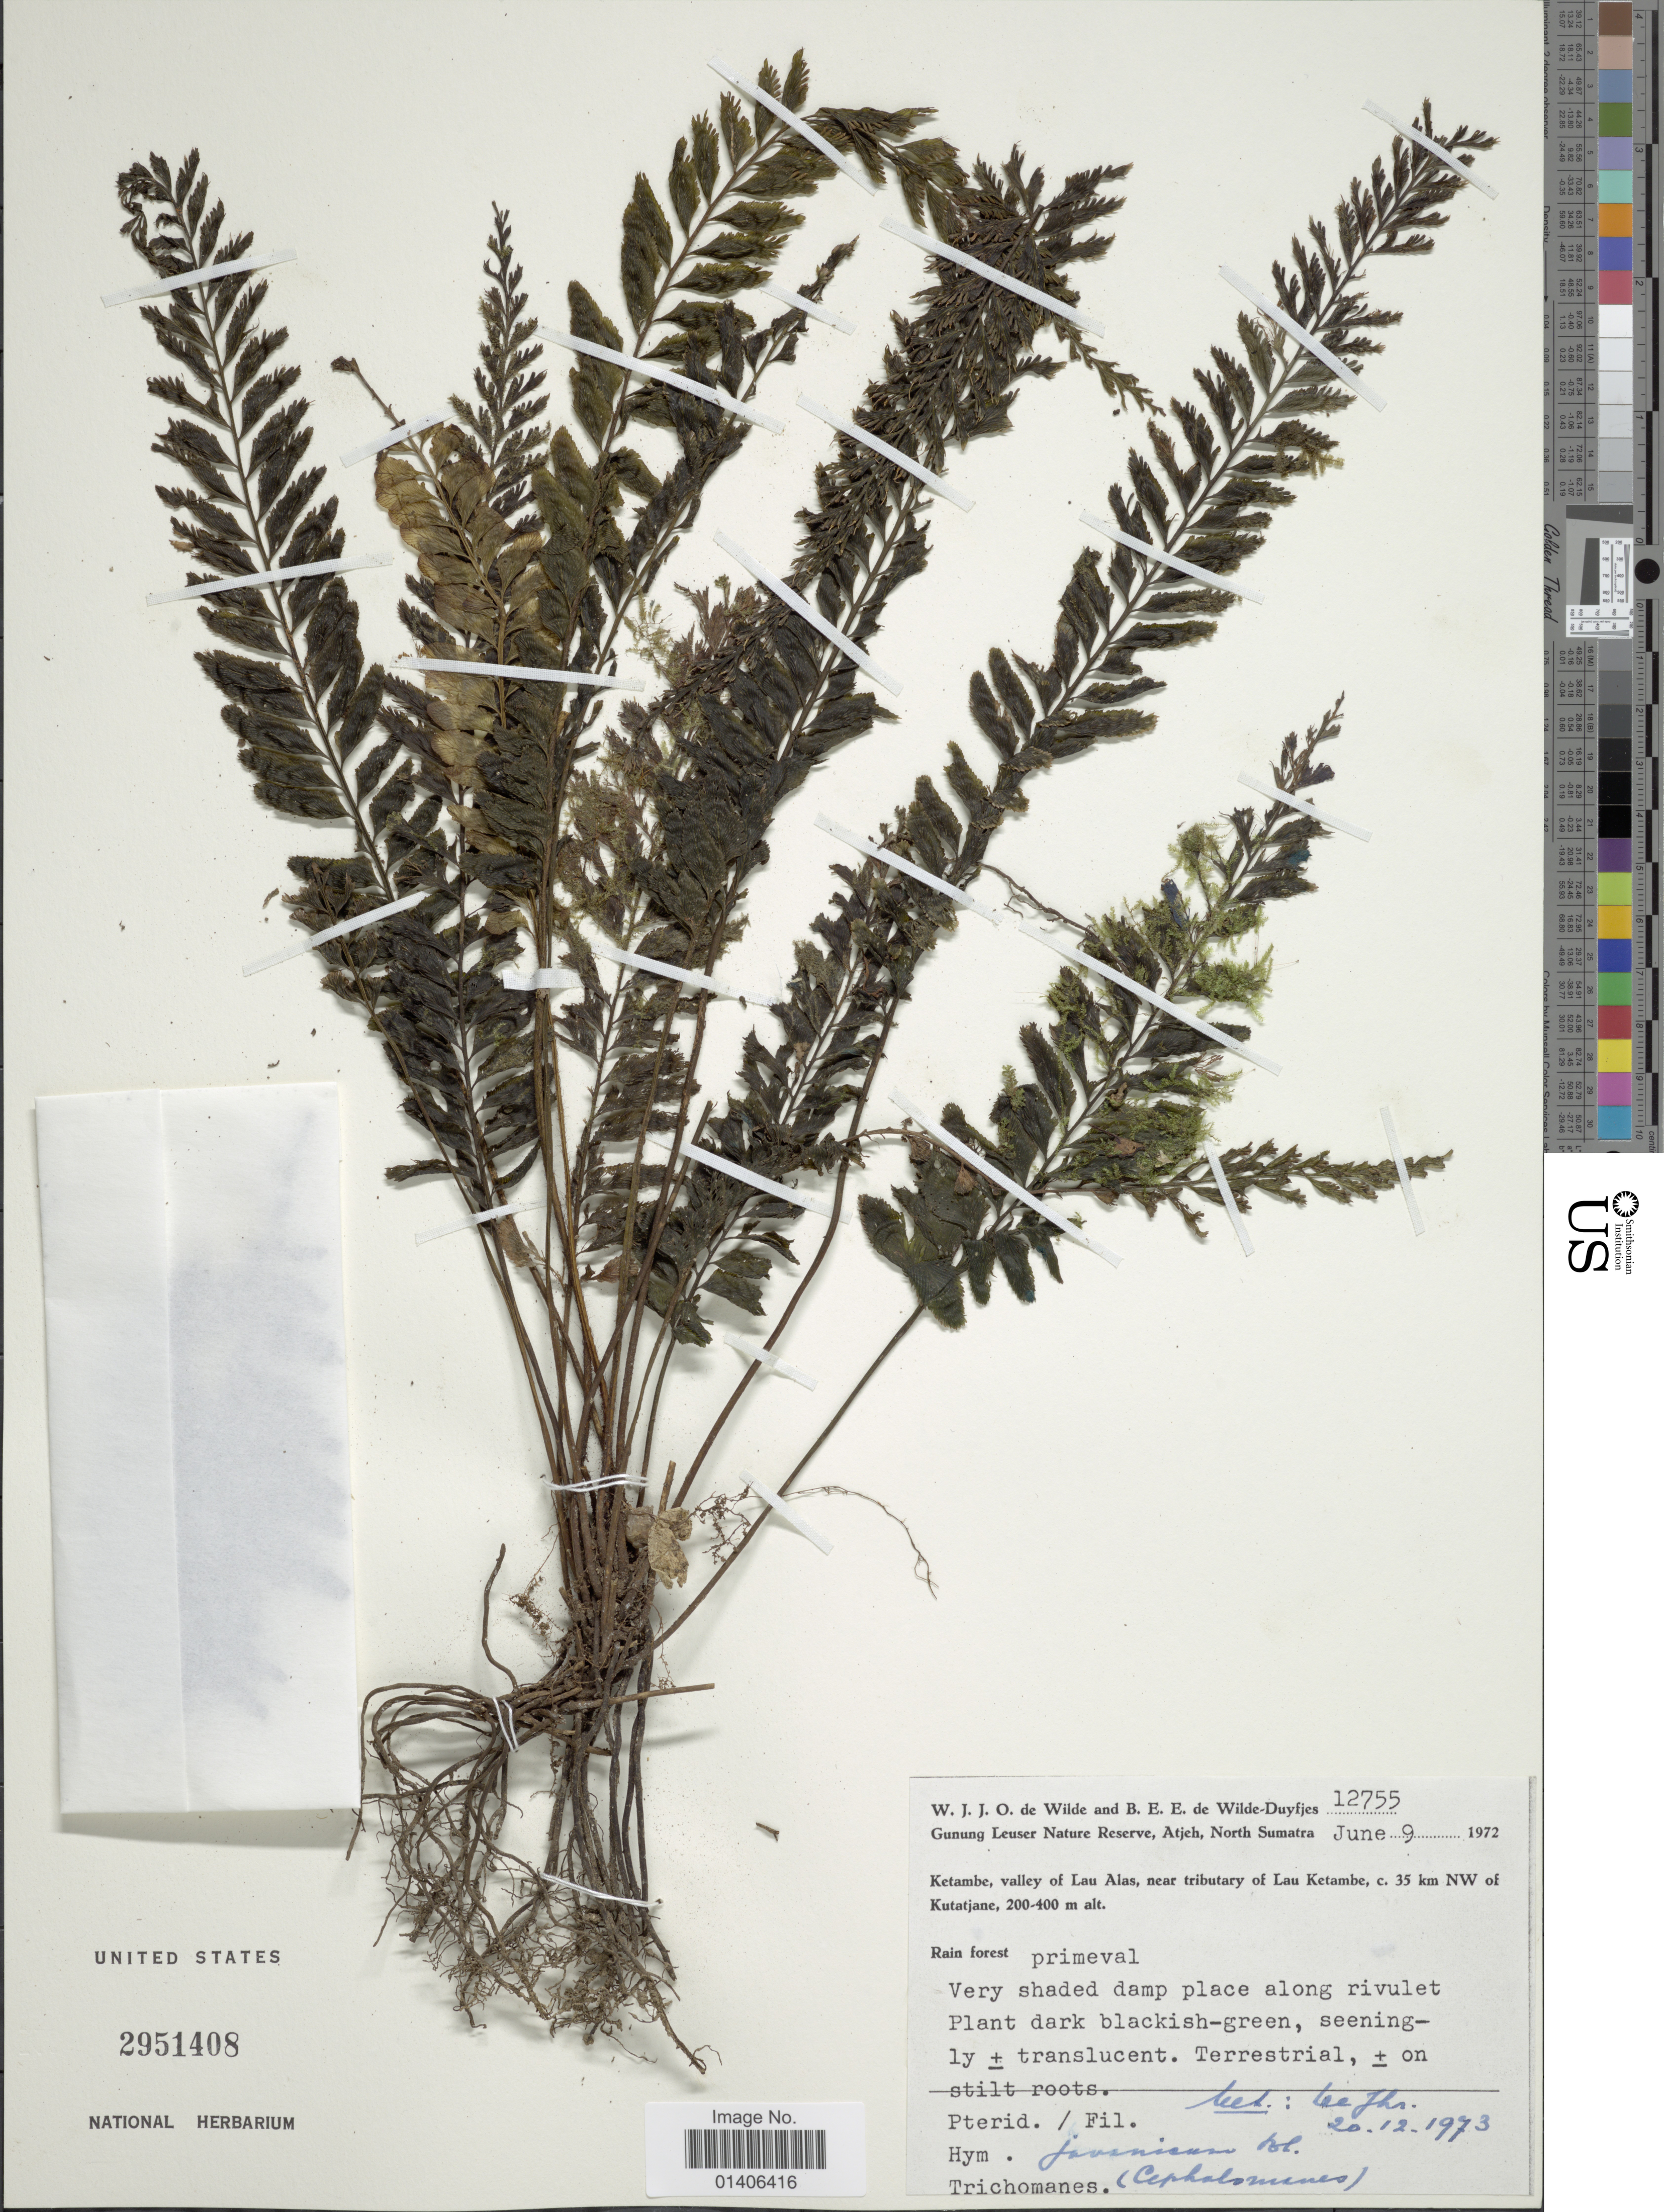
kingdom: Plantae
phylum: Tracheophyta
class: Polypodiopsida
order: Hymenophyllales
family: Hymenophyllaceae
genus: Cephalomanes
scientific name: Cephalomanes javanicum var. javanicum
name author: C. Presl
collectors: W. J. de Wilde & B. E. de Wilde-Duyfjes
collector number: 12755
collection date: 1972-06-09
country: Indonesia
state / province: Sumatra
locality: Gunung Leuser Nature Reserve, Atjeh, North Sumatra, Ketambe, valley of Lau Alas, near tributary of Lau Ketambe, c. 35 km NW of Kutatjane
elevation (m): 200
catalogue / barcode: US 2951408